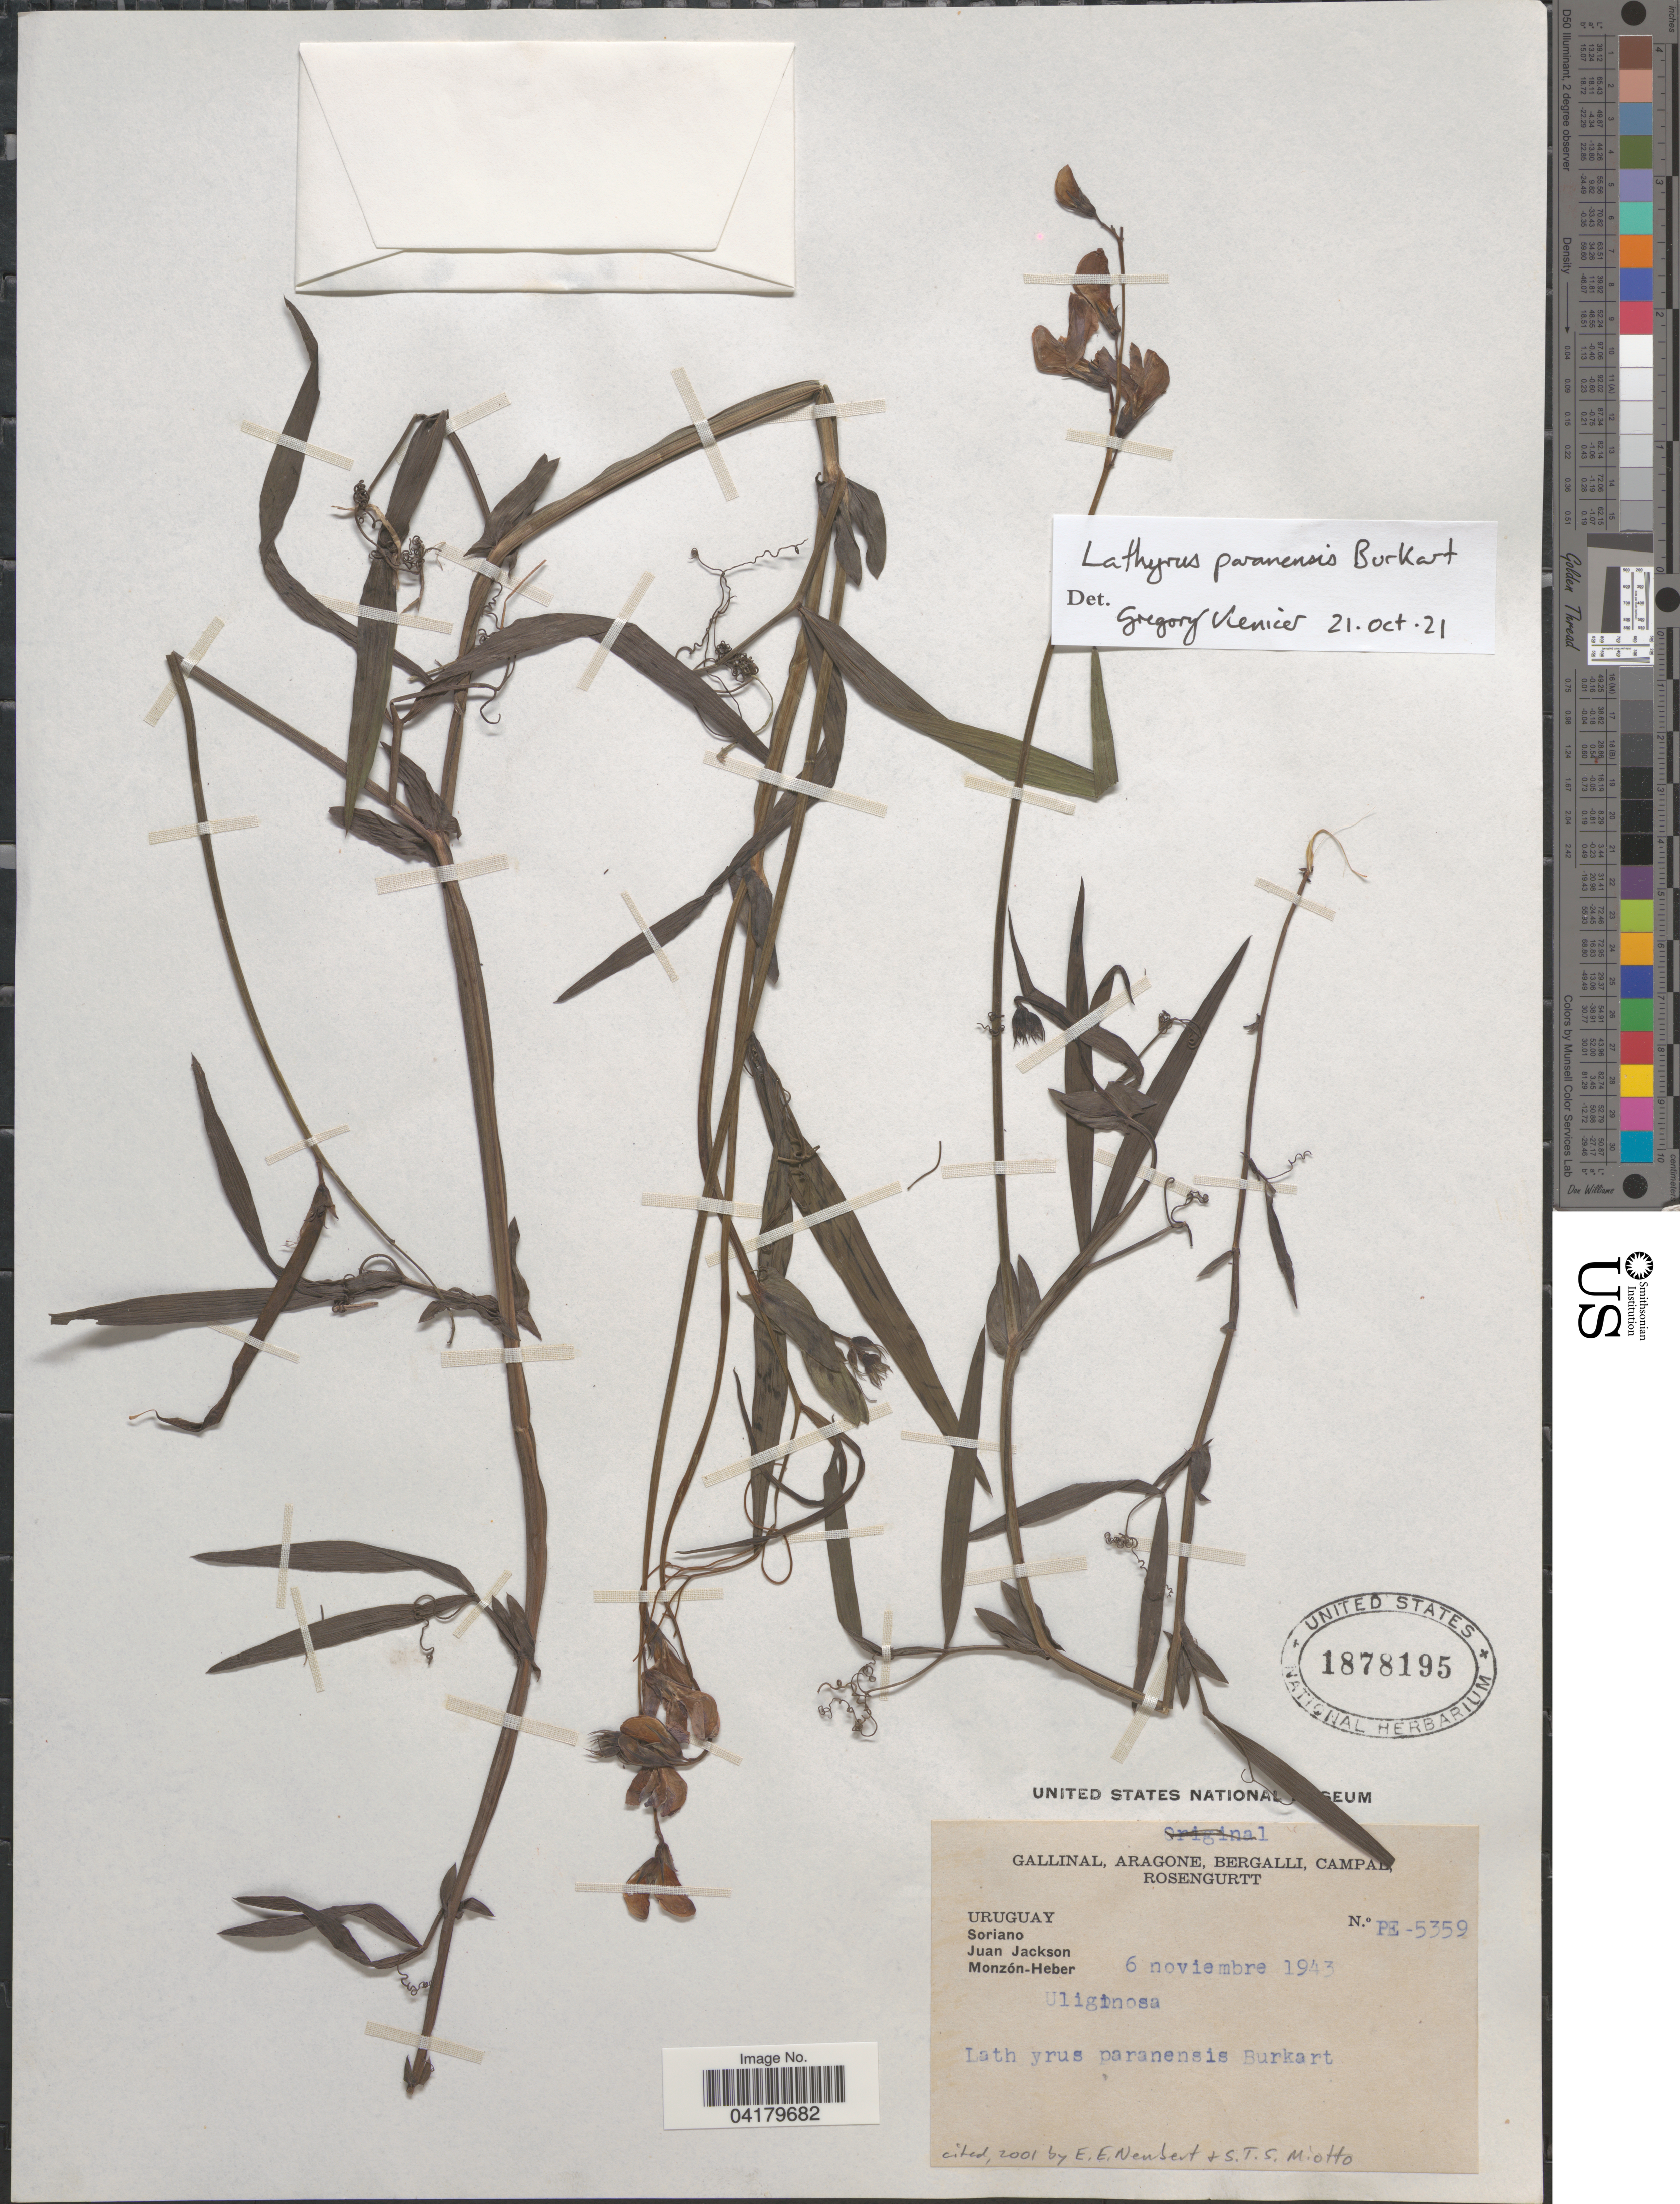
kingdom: Plantae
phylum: Tracheophyta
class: Magnoliopsida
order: Fabales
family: Fabaceae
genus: Lathyrus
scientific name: Lathyrus paranensis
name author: Burkart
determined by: Kenicer, Gregory J.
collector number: PE-5359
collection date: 1943-11-06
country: Uruguay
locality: Soriano. Juan Jackson. Monzón-Heber.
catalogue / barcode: US 1878195